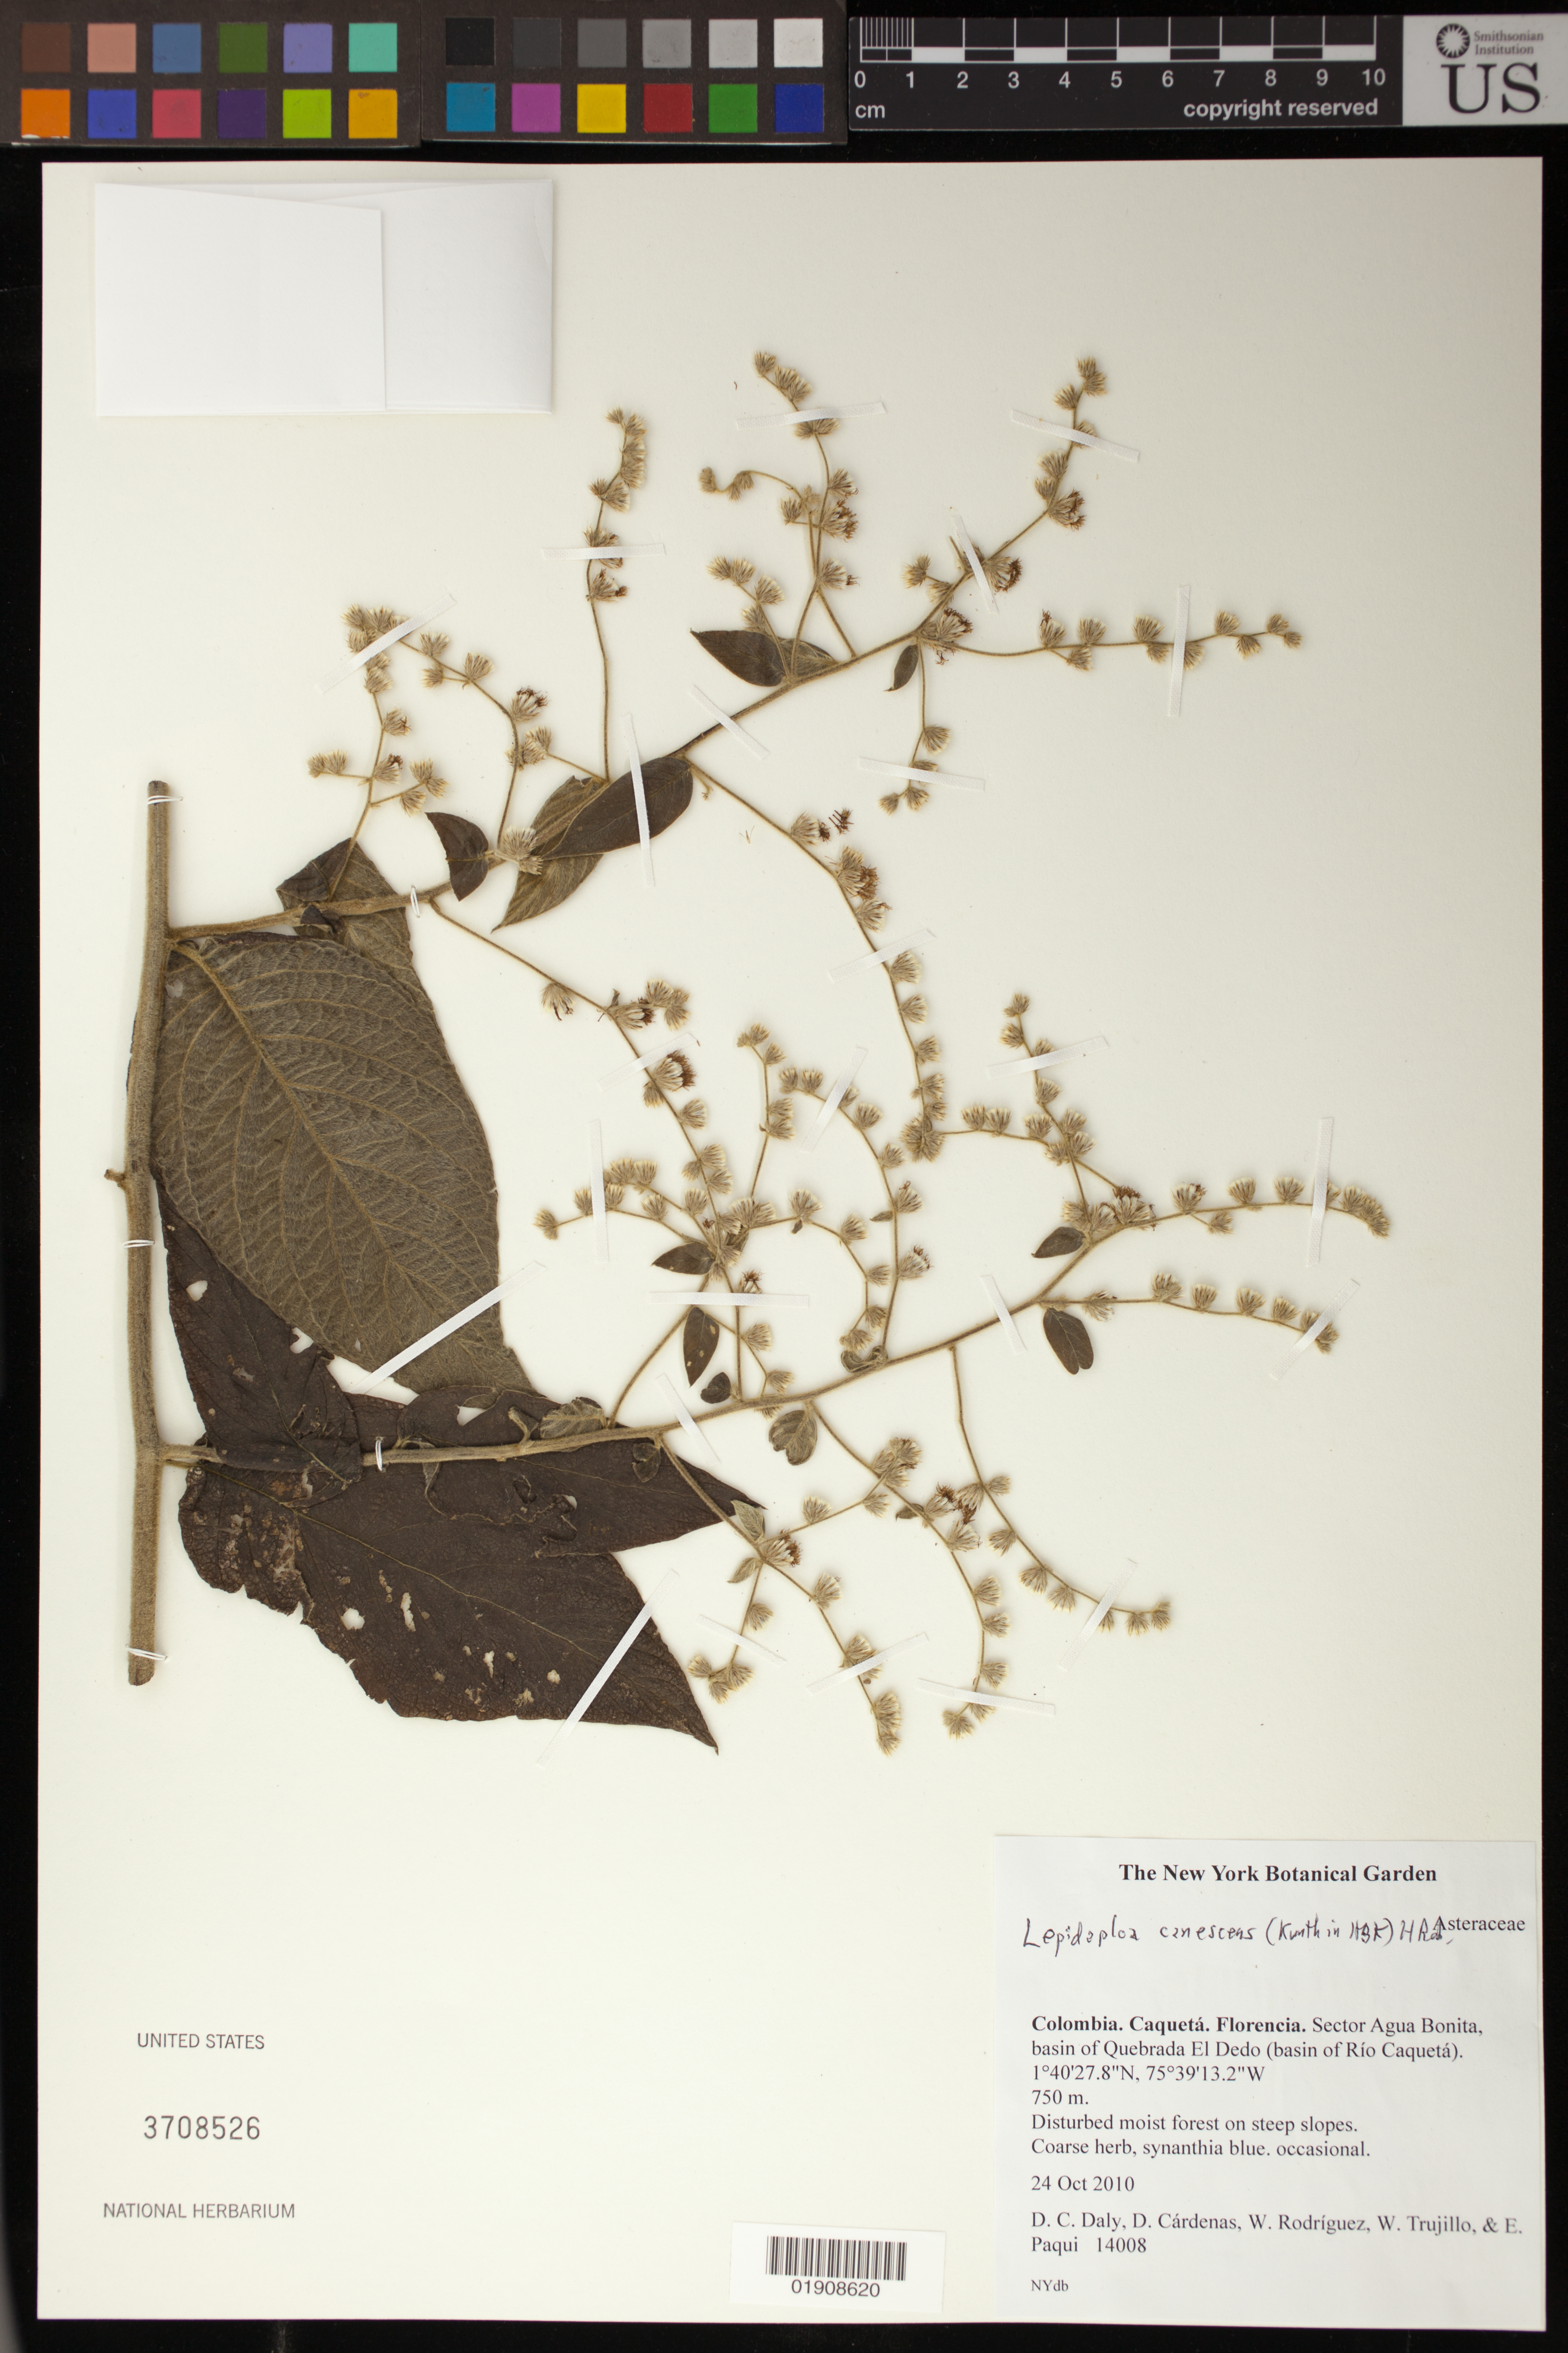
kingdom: Plantae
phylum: Tracheophyta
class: Magnoliopsida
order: Asterales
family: Asteraceae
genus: Lepidaploa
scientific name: Lepidaploa canescens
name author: (Kunth) H. Rob.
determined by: Robinson, H. E., (US), Smithsonian Institution - National Museum of Natural History (UNITED STATES)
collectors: D. C. Daly, D. Cardenas, -- Rodriquez, W. Trujillo & E. Paqui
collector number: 14008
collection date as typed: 24 October 2010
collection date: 2010-10-24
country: Colombia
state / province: Caquetá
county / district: Florencia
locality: Sector Aqua Bonita, basin of Quebrada El Dedo (basin of Rio Caqueta)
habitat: Disturbed moist forest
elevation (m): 750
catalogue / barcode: US 3708526